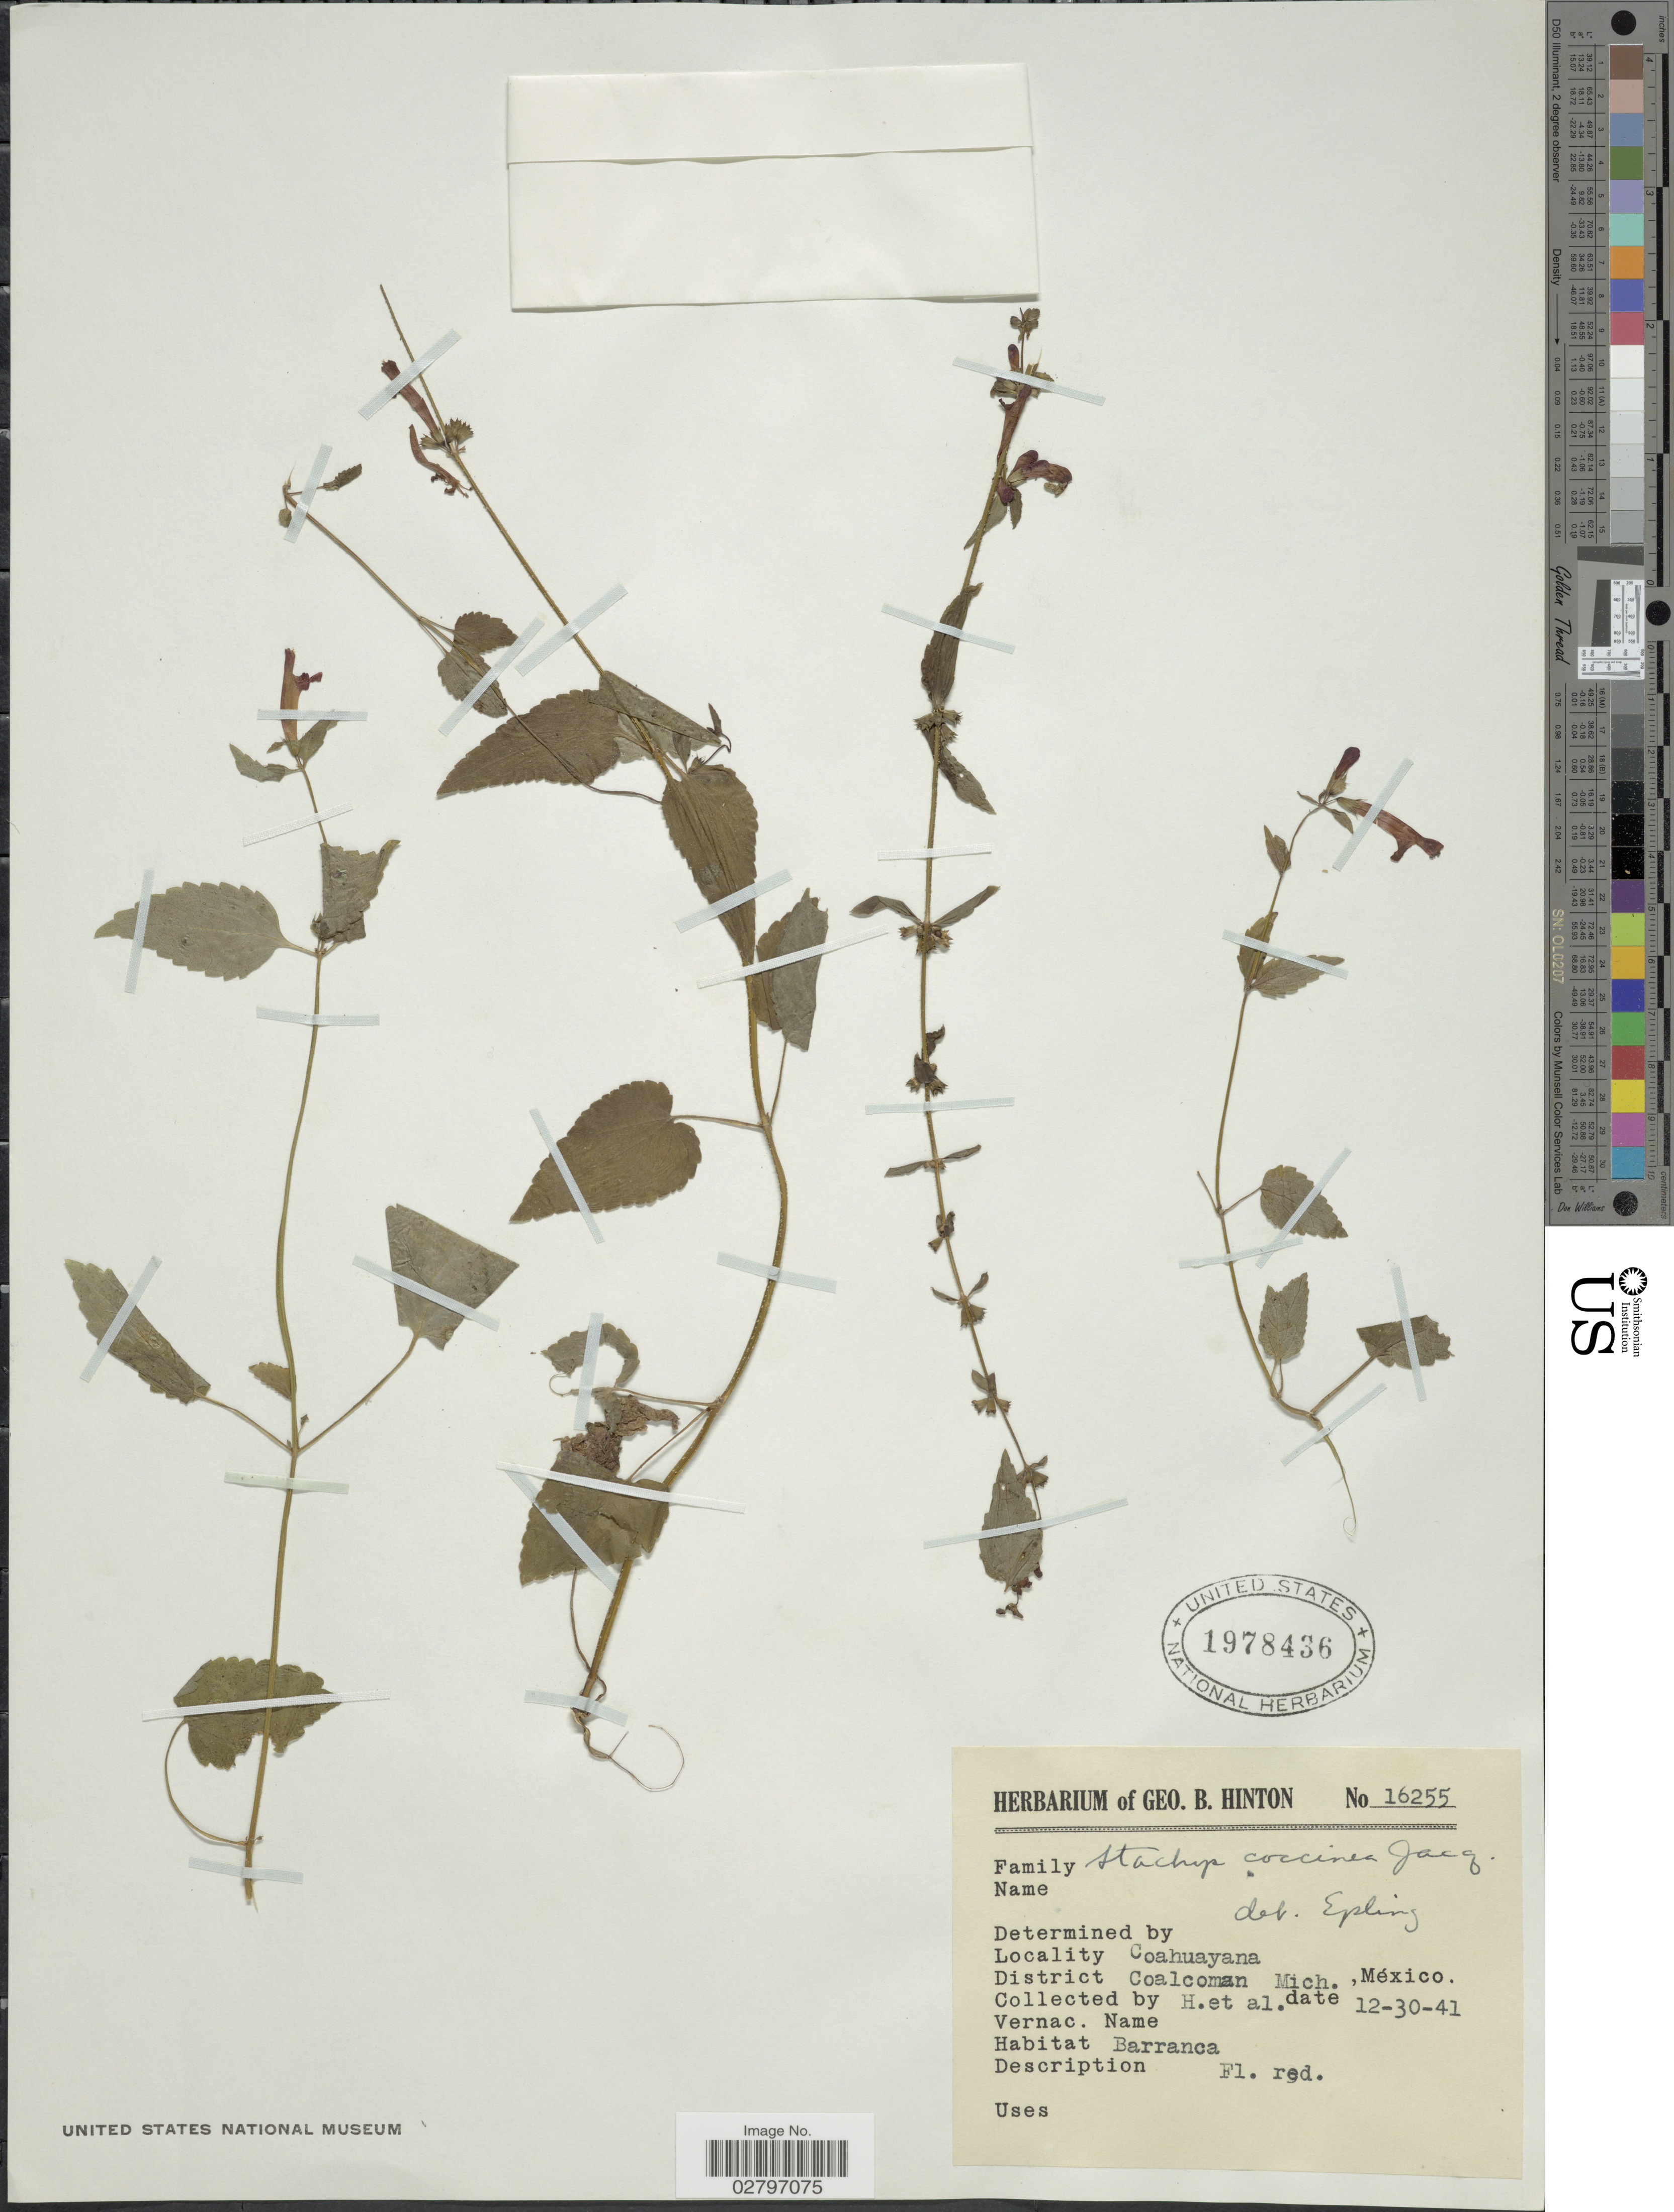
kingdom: Plantae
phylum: Tracheophyta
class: Magnoliopsida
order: Lamiales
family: Lamiaceae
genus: Stachys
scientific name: Stachys coccinea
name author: Ortega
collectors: G. B. Hinton & et al.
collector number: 16255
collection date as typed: Transcribed d/m/y: 30/12/41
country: Mexico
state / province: Michoacán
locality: Coahuayana. Coalcoman.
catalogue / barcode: US 1978436